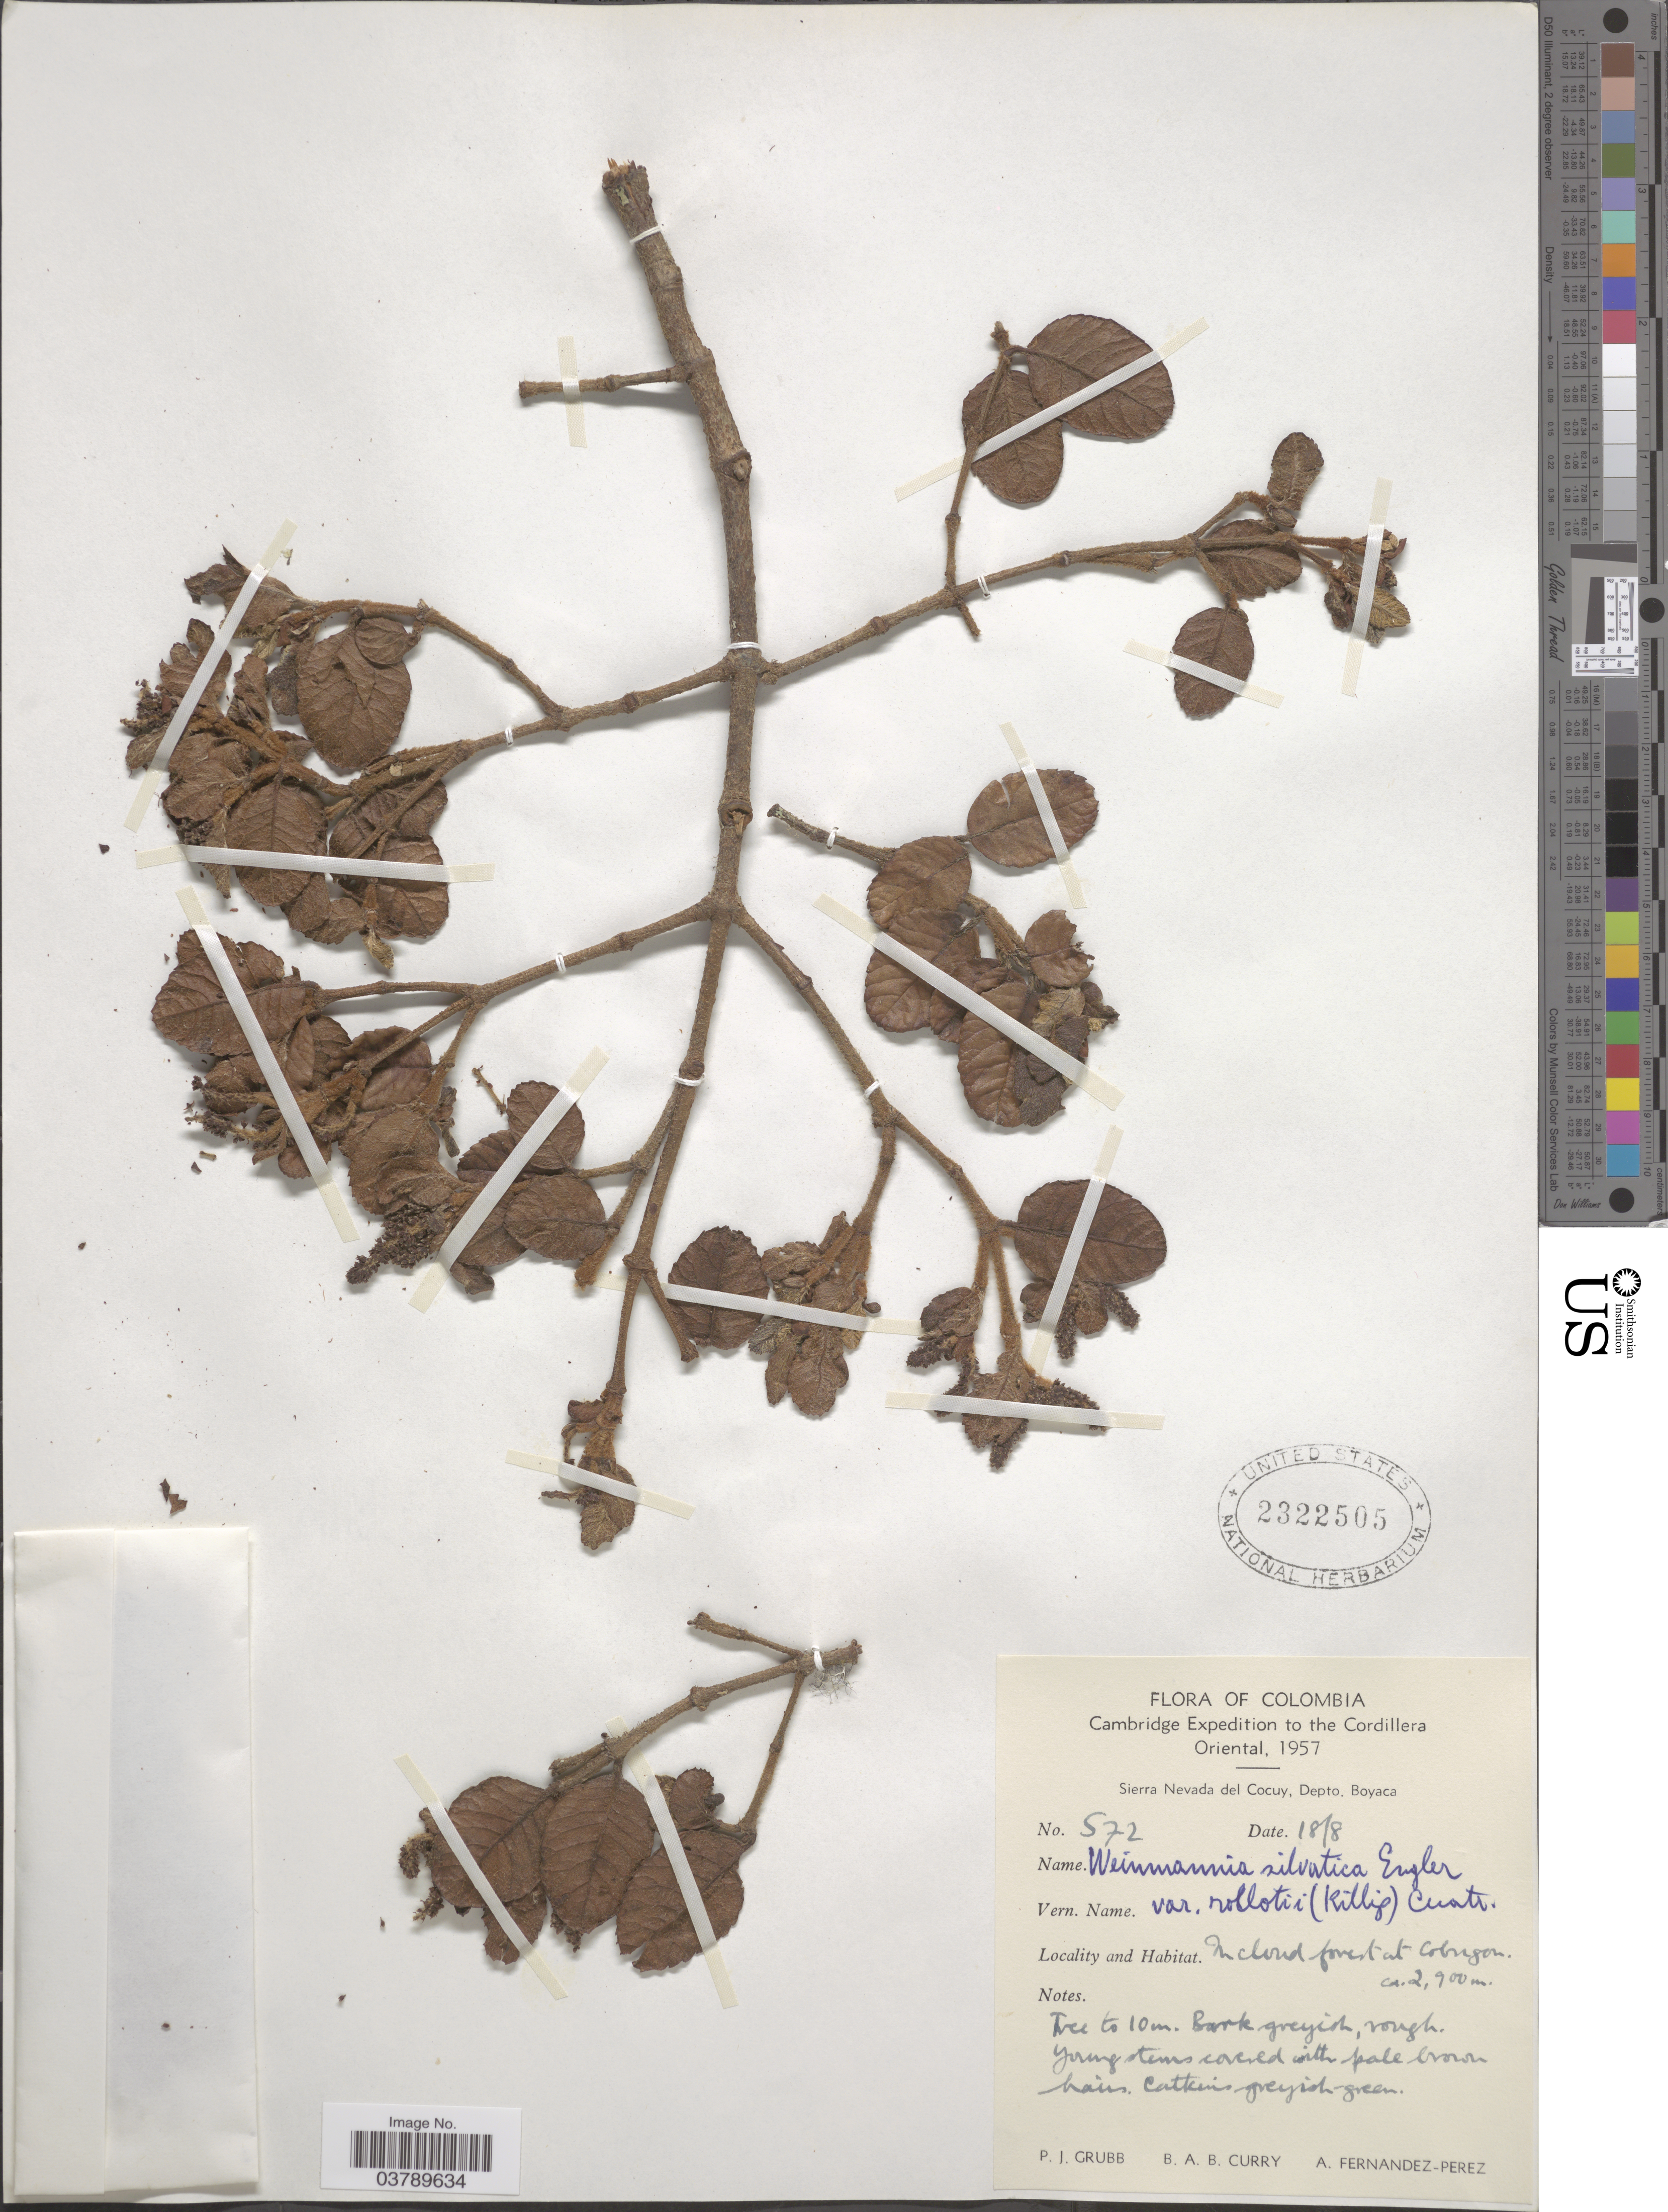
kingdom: Plantae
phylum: Tracheophyta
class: Magnoliopsida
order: Oxalidales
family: Cunoniaceae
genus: Weinmannia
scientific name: Weinmannia rollottii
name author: Killip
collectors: P. J. Grubb, B. A. B. Curry & A. Fernández-Pérez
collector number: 572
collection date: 1957-08-18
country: Colombia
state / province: Boyacá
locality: Cordillera Oriental. Sierra Nevada del Cocuy, Depto. Boyaca. In cloud forest at Cobugon*.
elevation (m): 2900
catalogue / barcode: US 2322505